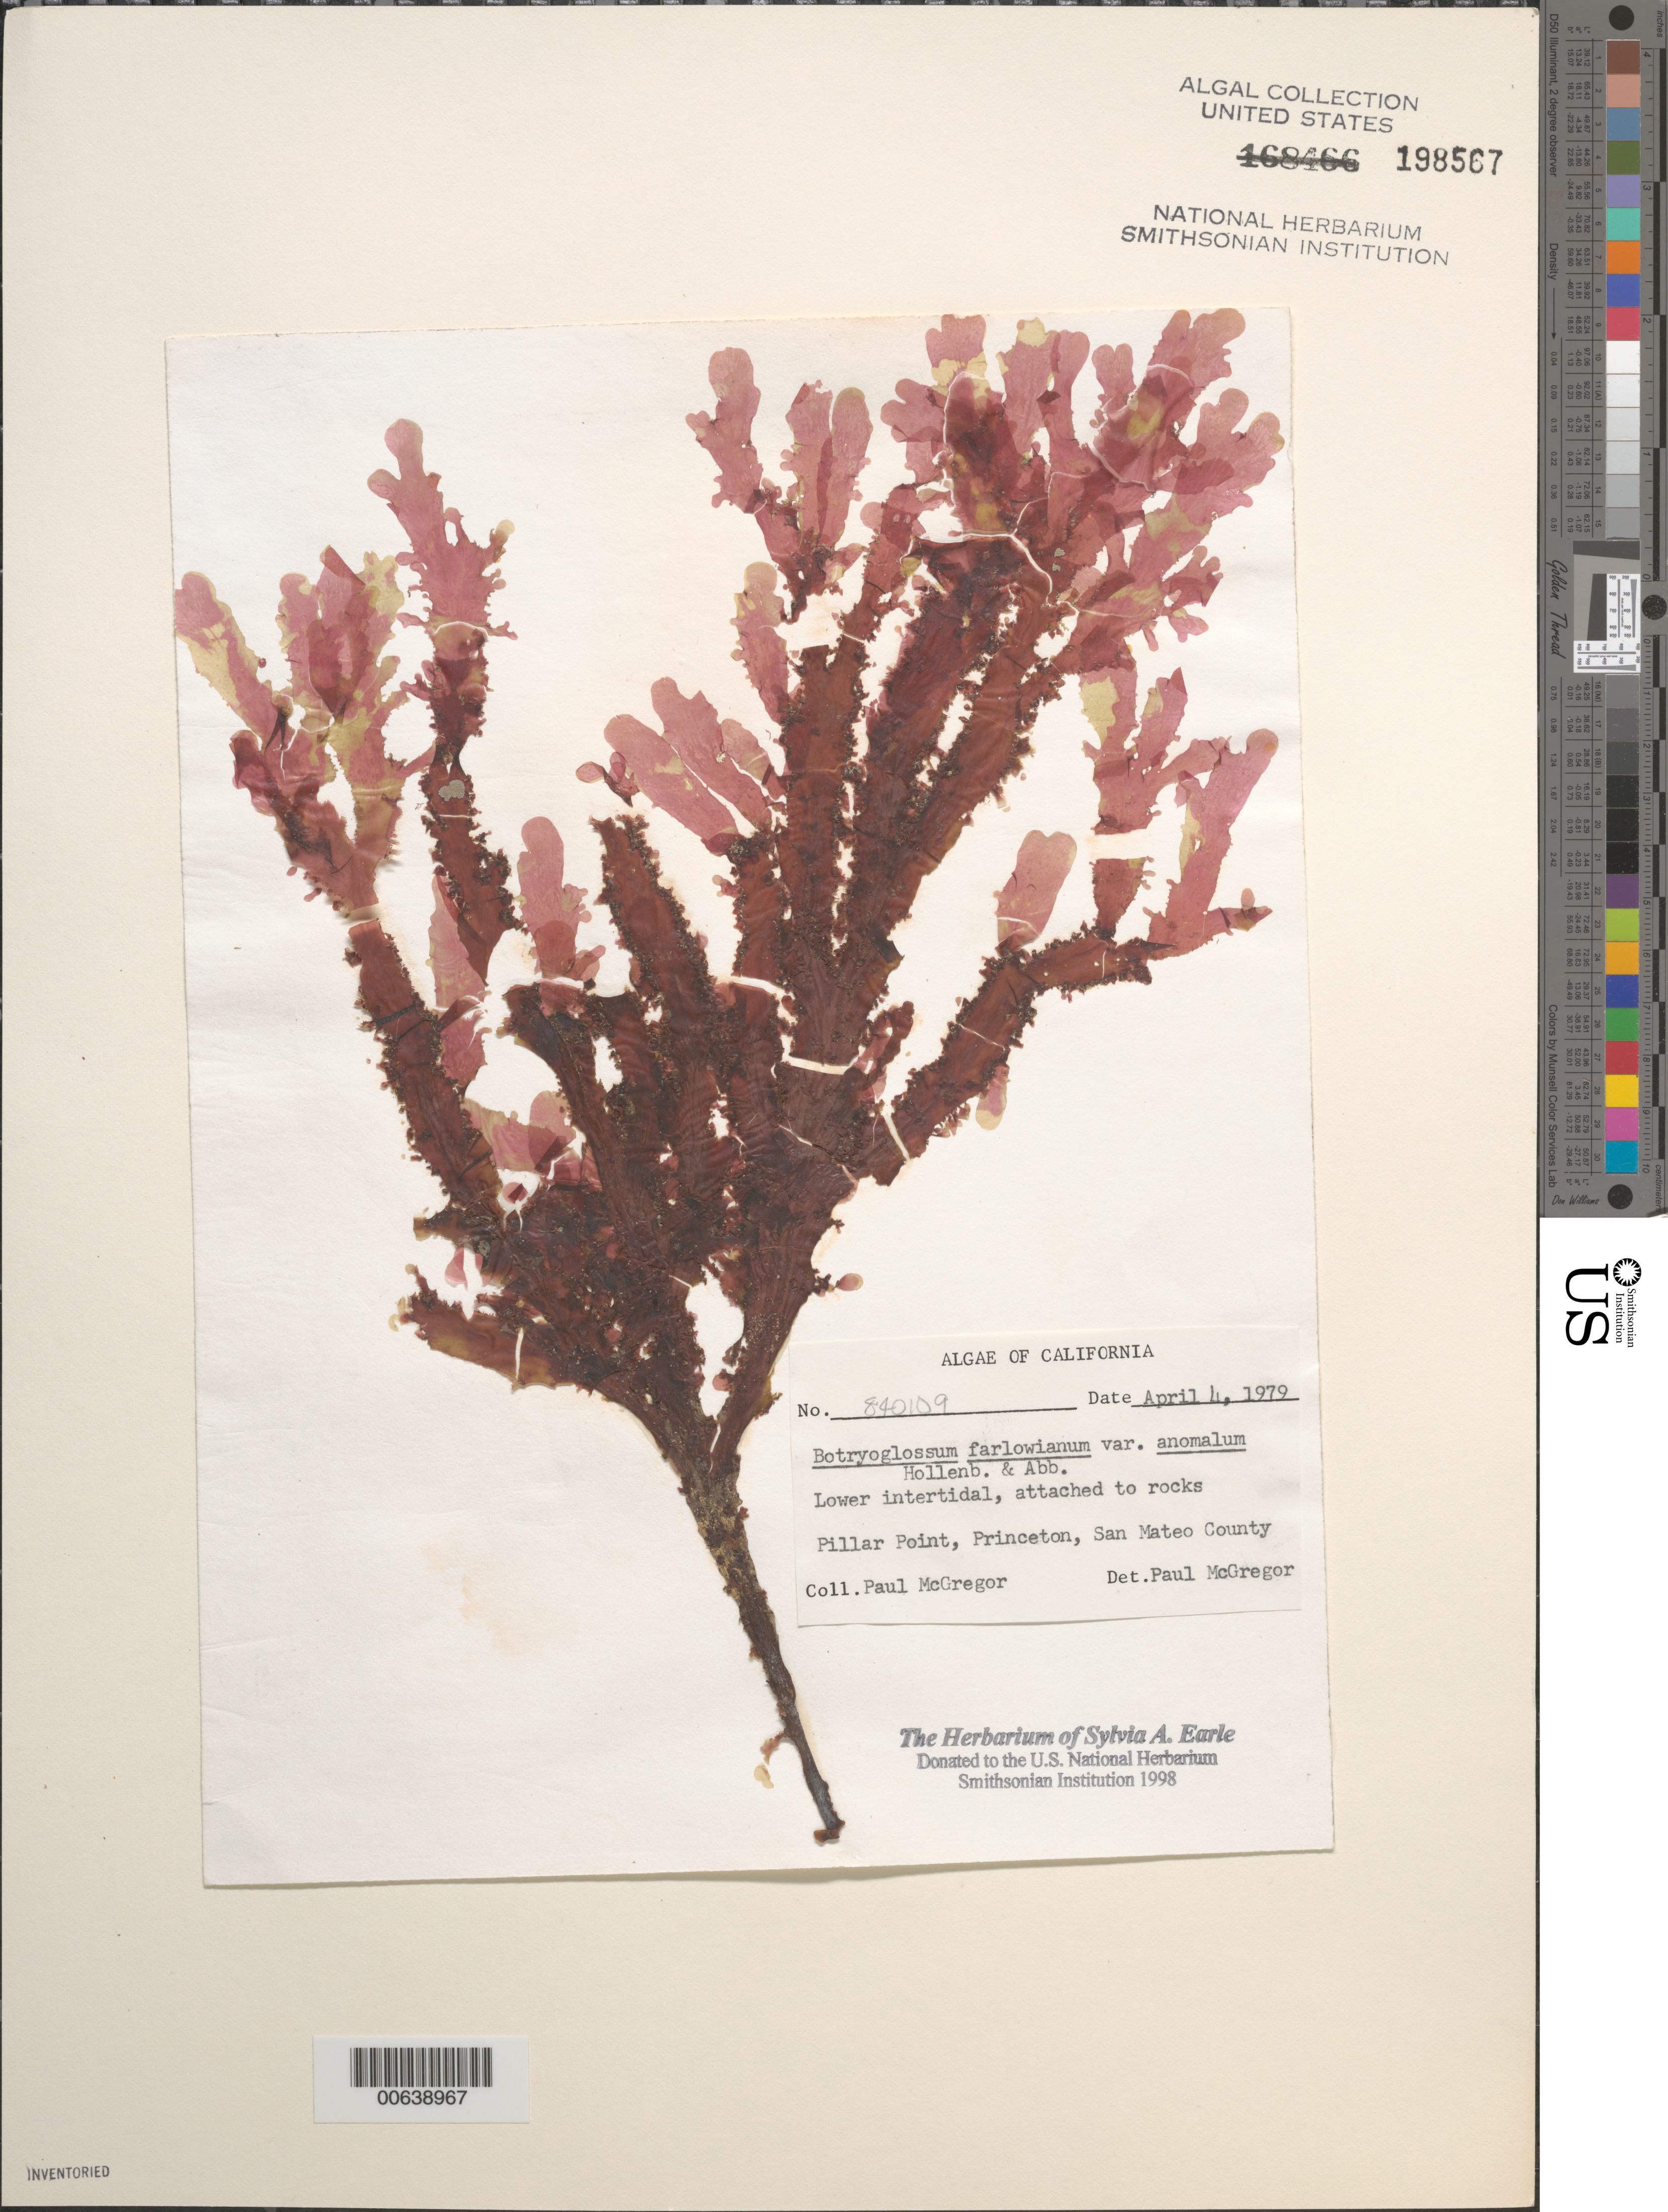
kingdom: Plantae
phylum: Rhodophyta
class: Florideophyceae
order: Ceramiales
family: Delesseriaceae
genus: Botryoglossum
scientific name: Botryoglossum farlowianum var. anomalum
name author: Hollenb. & I.A. Abbott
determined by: McGregor, Paul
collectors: P. McGregor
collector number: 840109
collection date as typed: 04 Apr 1979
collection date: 1979-04-04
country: United States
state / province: California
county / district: San Mateo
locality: Pillar Point, Princeton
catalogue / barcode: US 198567